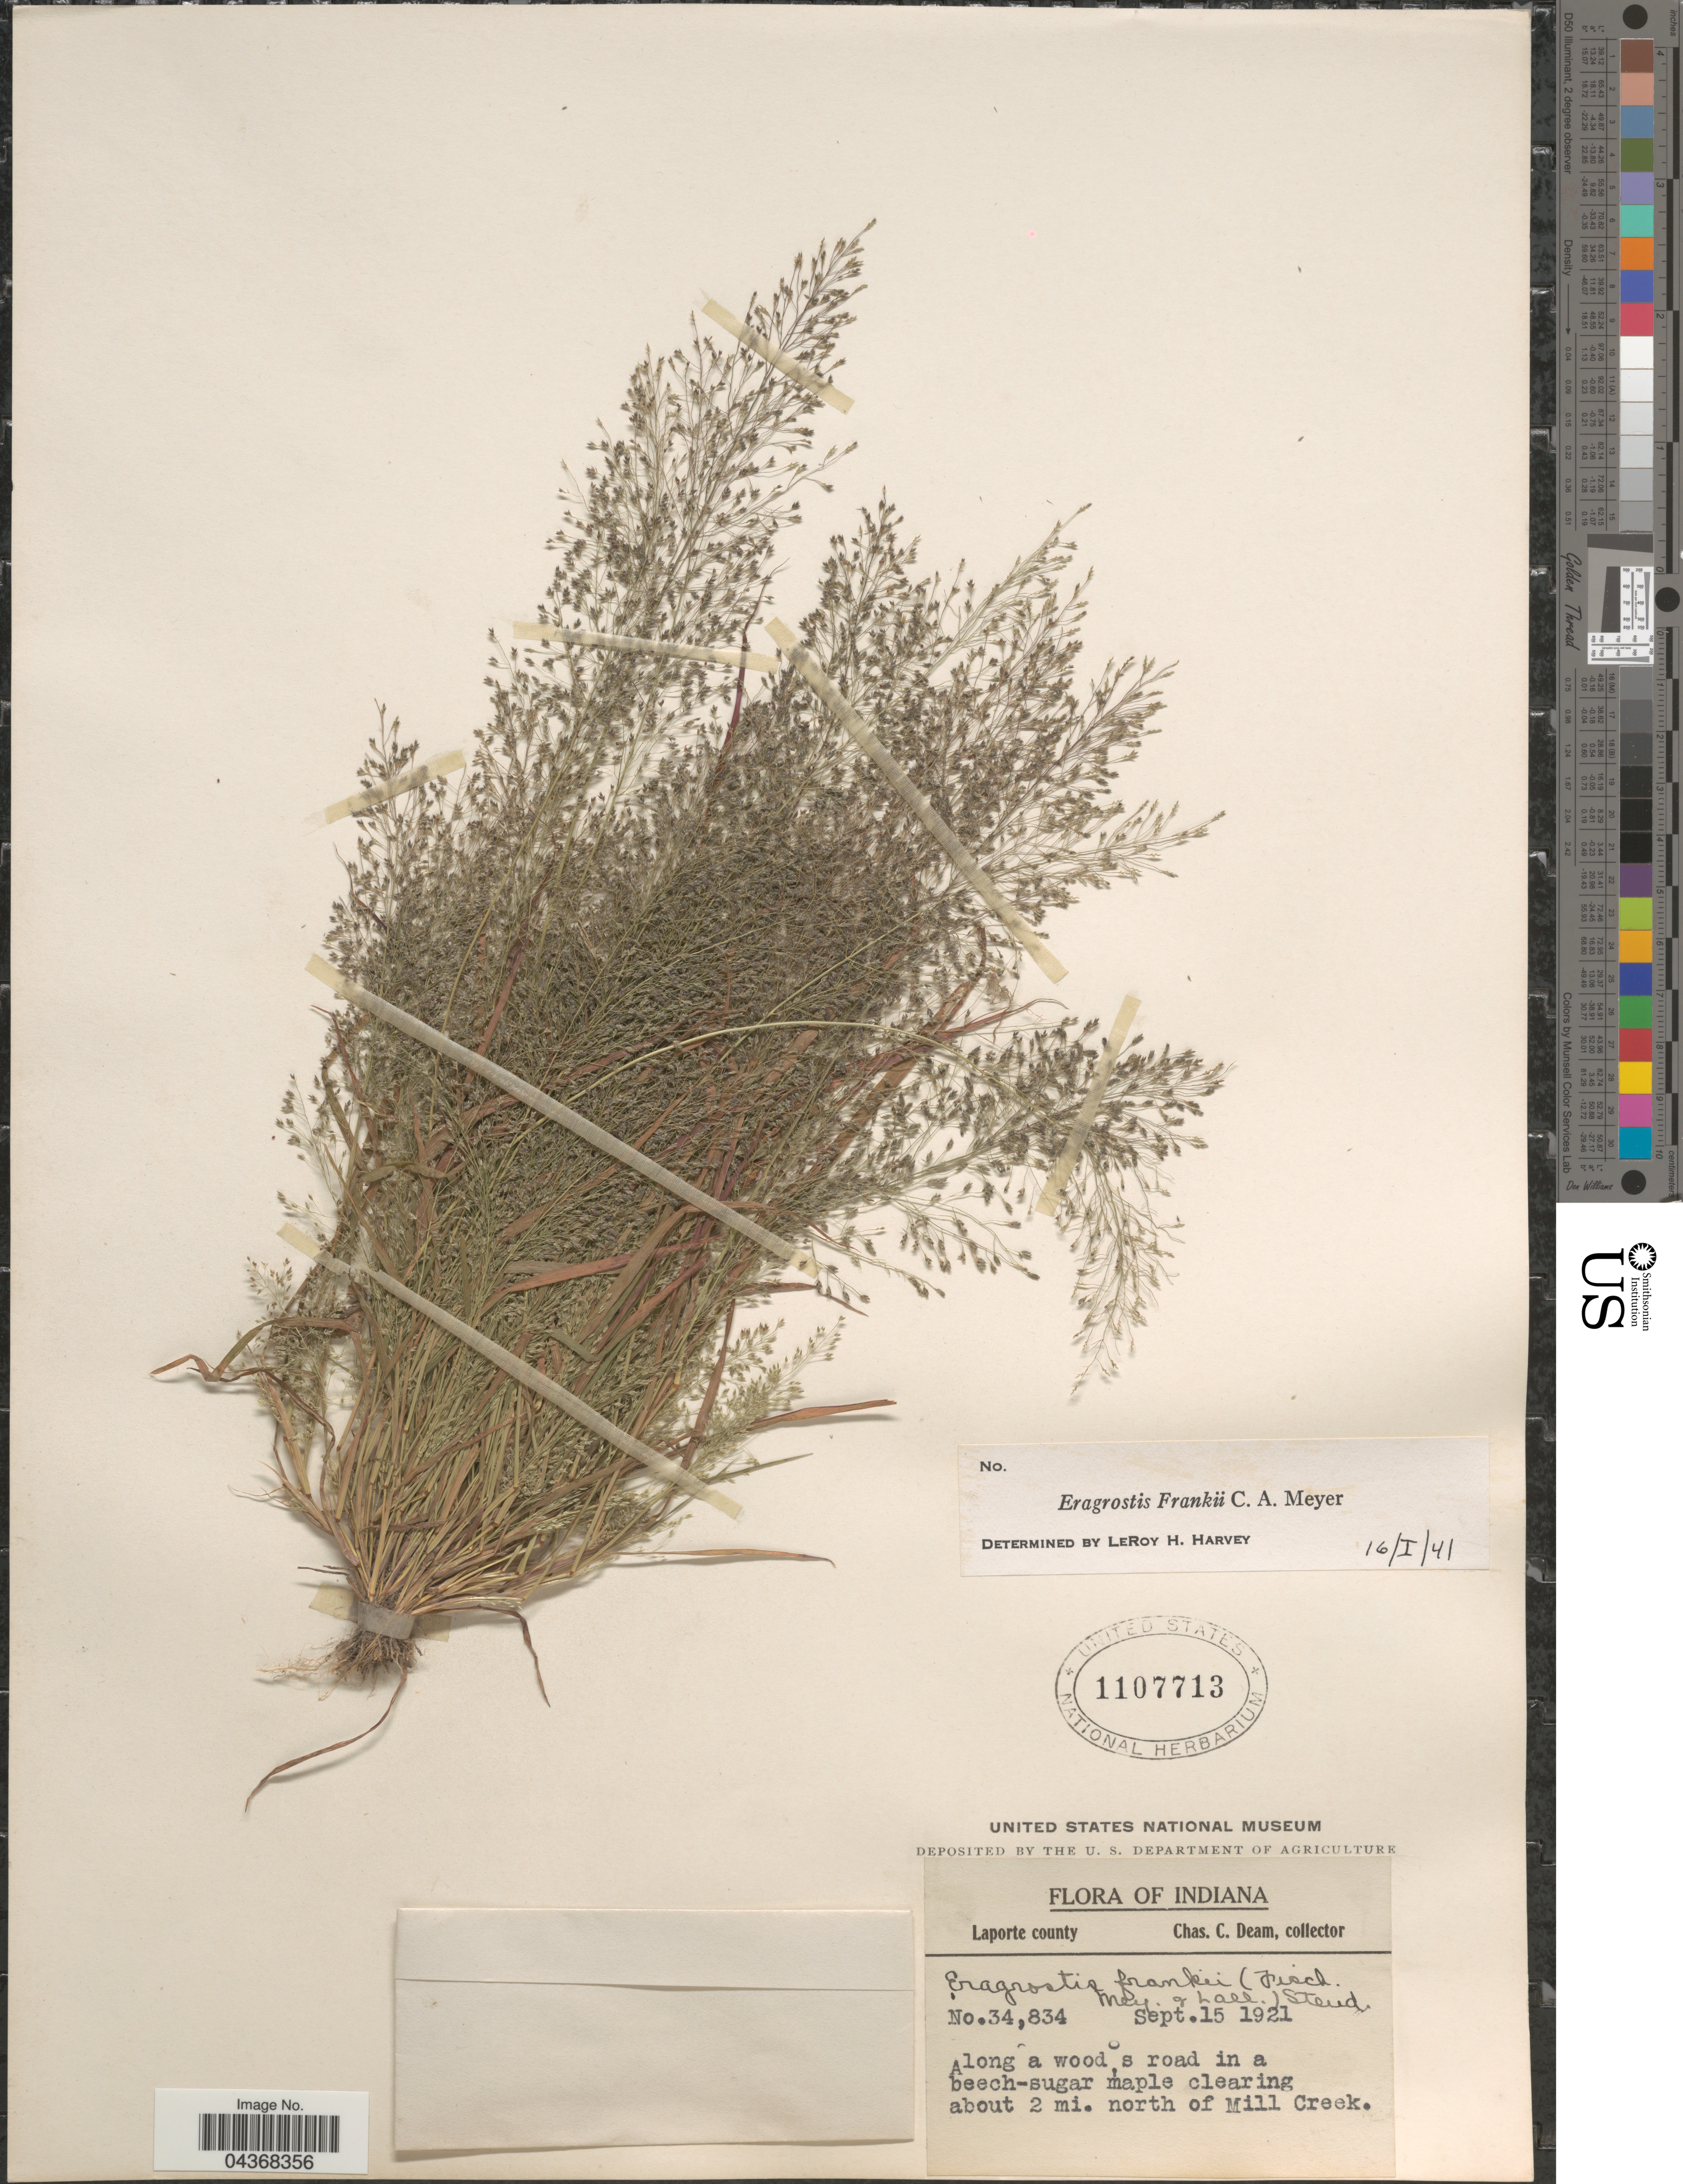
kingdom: Plantae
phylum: Tracheophyta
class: Liliopsida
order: Poales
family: Poaceae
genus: Eragrostis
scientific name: Eragrostis frankii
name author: C.A. Mey. ex Steud.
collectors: C. C. Deam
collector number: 34834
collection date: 1921-09-15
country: United States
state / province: Indiana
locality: Laporte county. Along a woods road in a beech-sugar maple clearing about 2 mi. north of Mill Creek.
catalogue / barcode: US 1107713